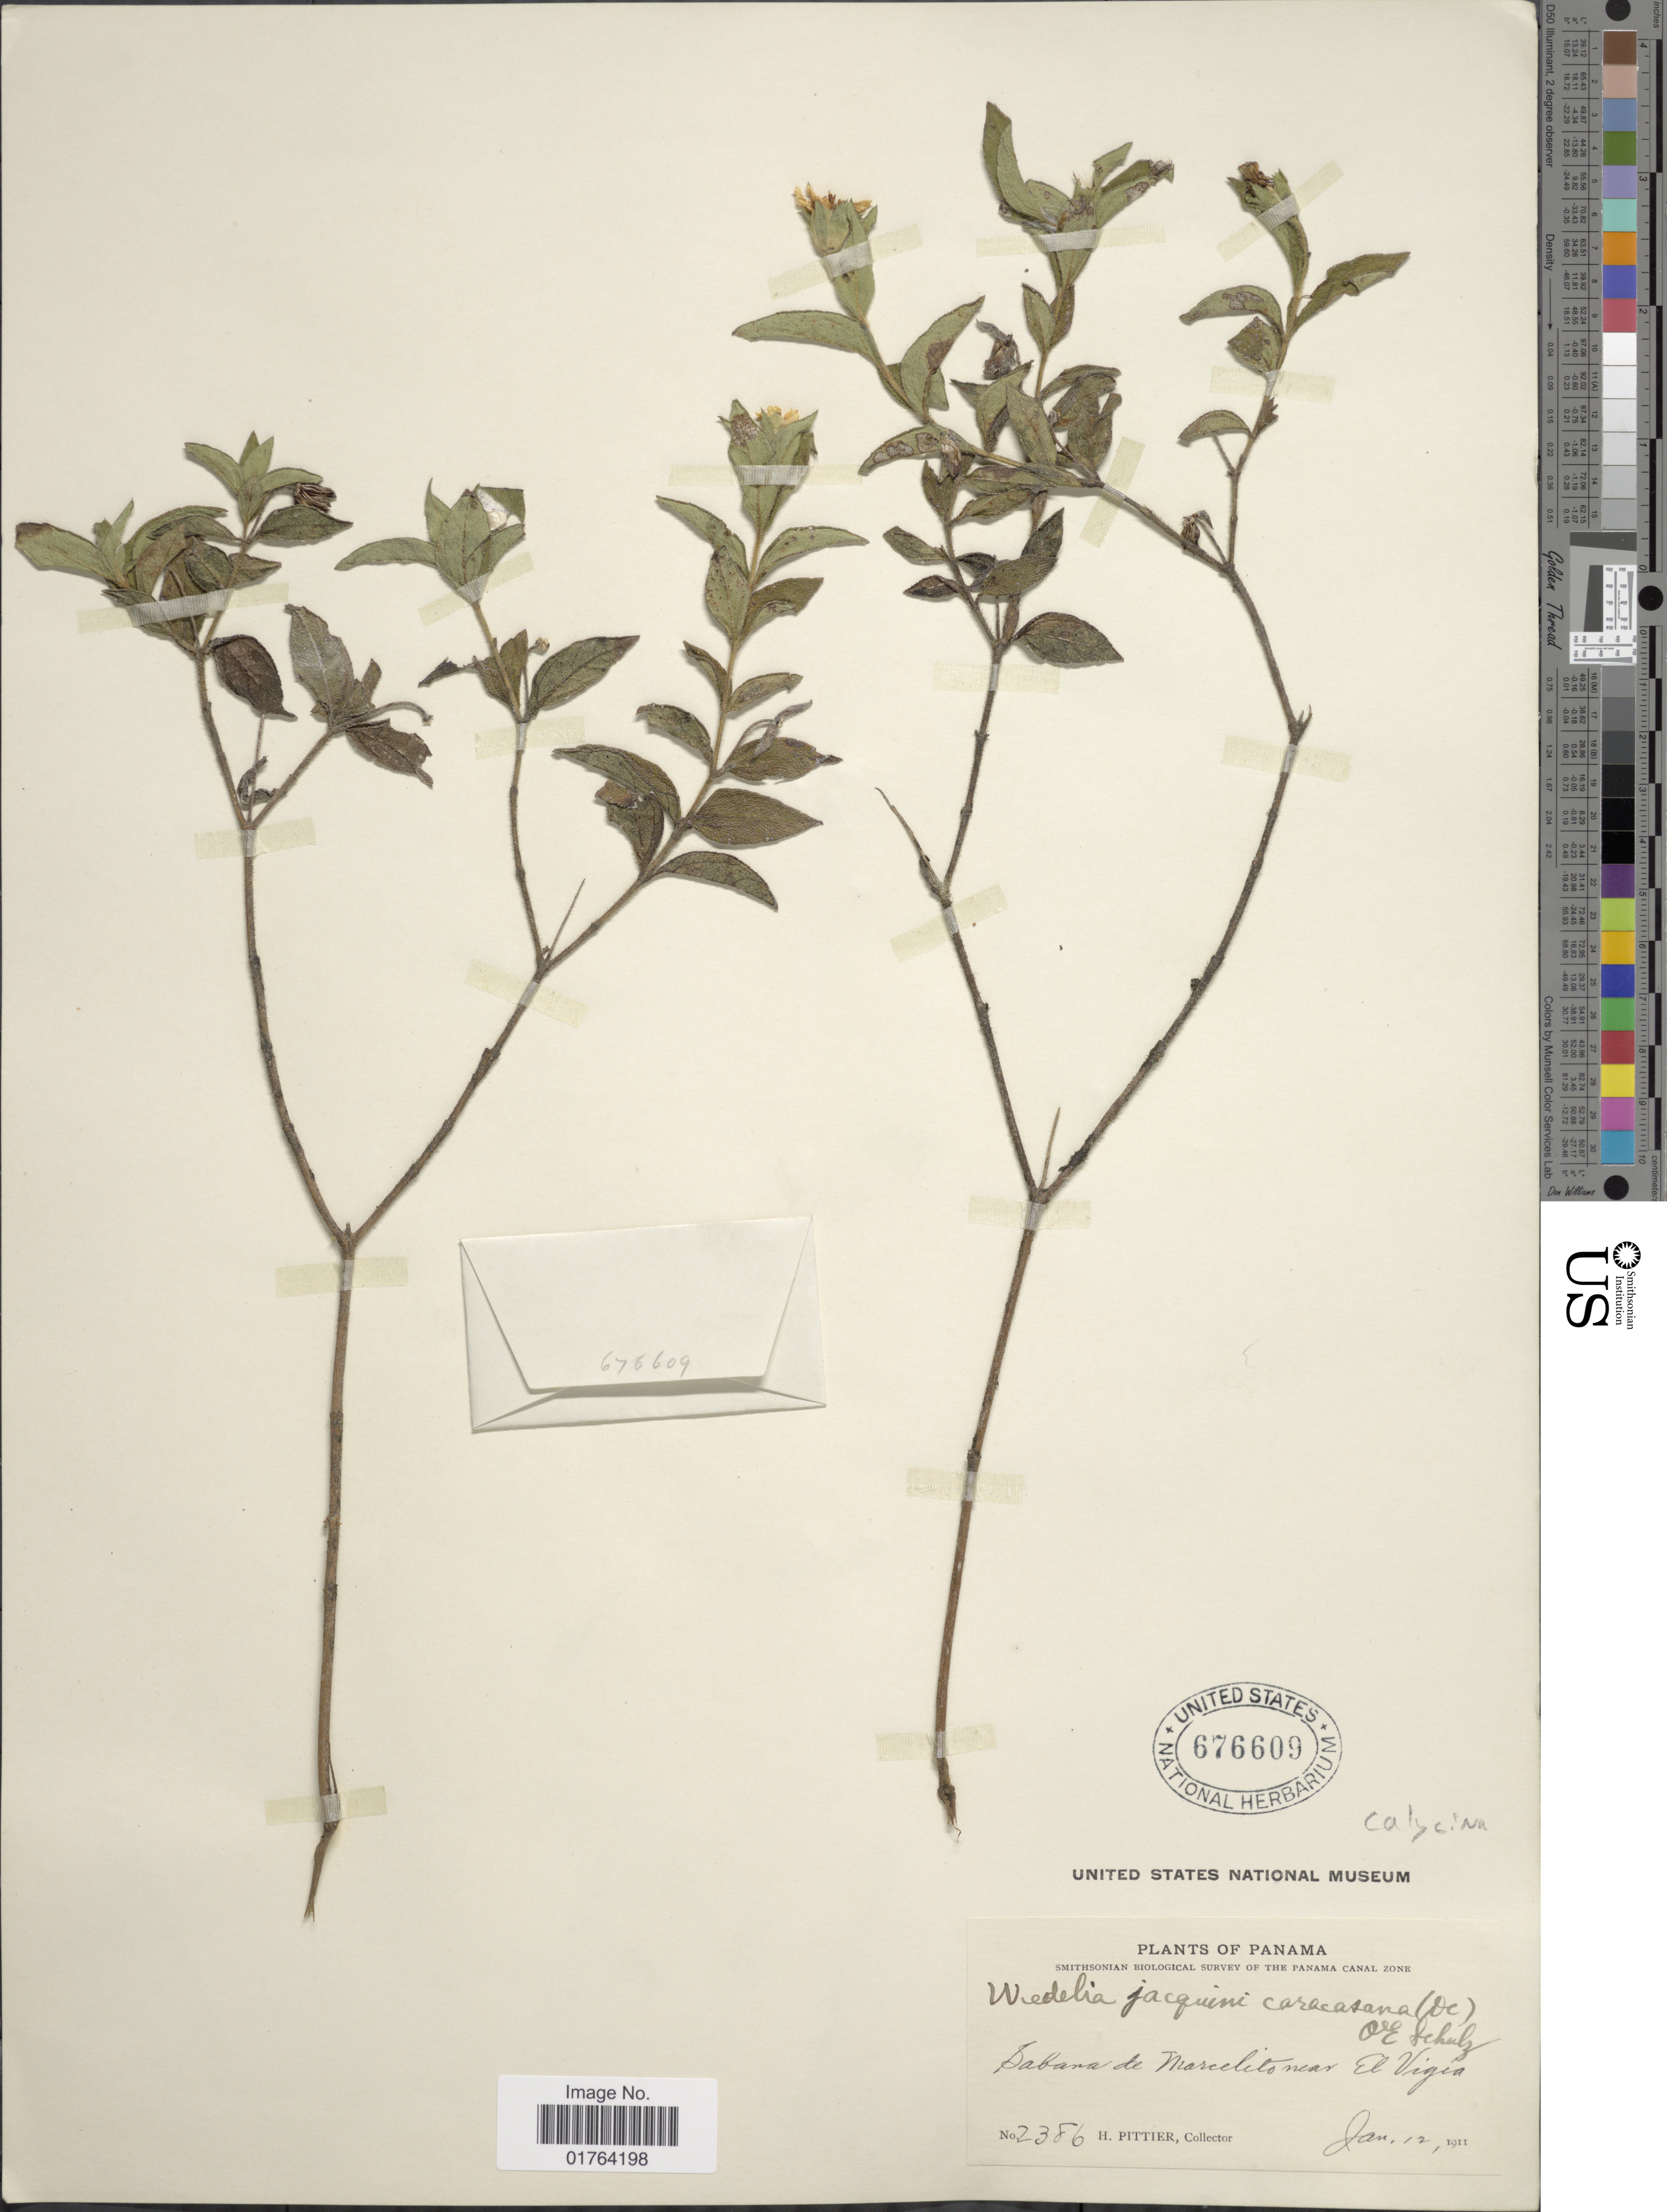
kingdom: Plantae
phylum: Tracheophyta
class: Magnoliopsida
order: Asterales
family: Asteraceae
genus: Wedelia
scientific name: Wedelia calycina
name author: Rich.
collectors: H. F. Pittier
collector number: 2386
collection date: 1911-01-12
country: Panama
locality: Sabana de Marcelito near El Vigea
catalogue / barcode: US 676609